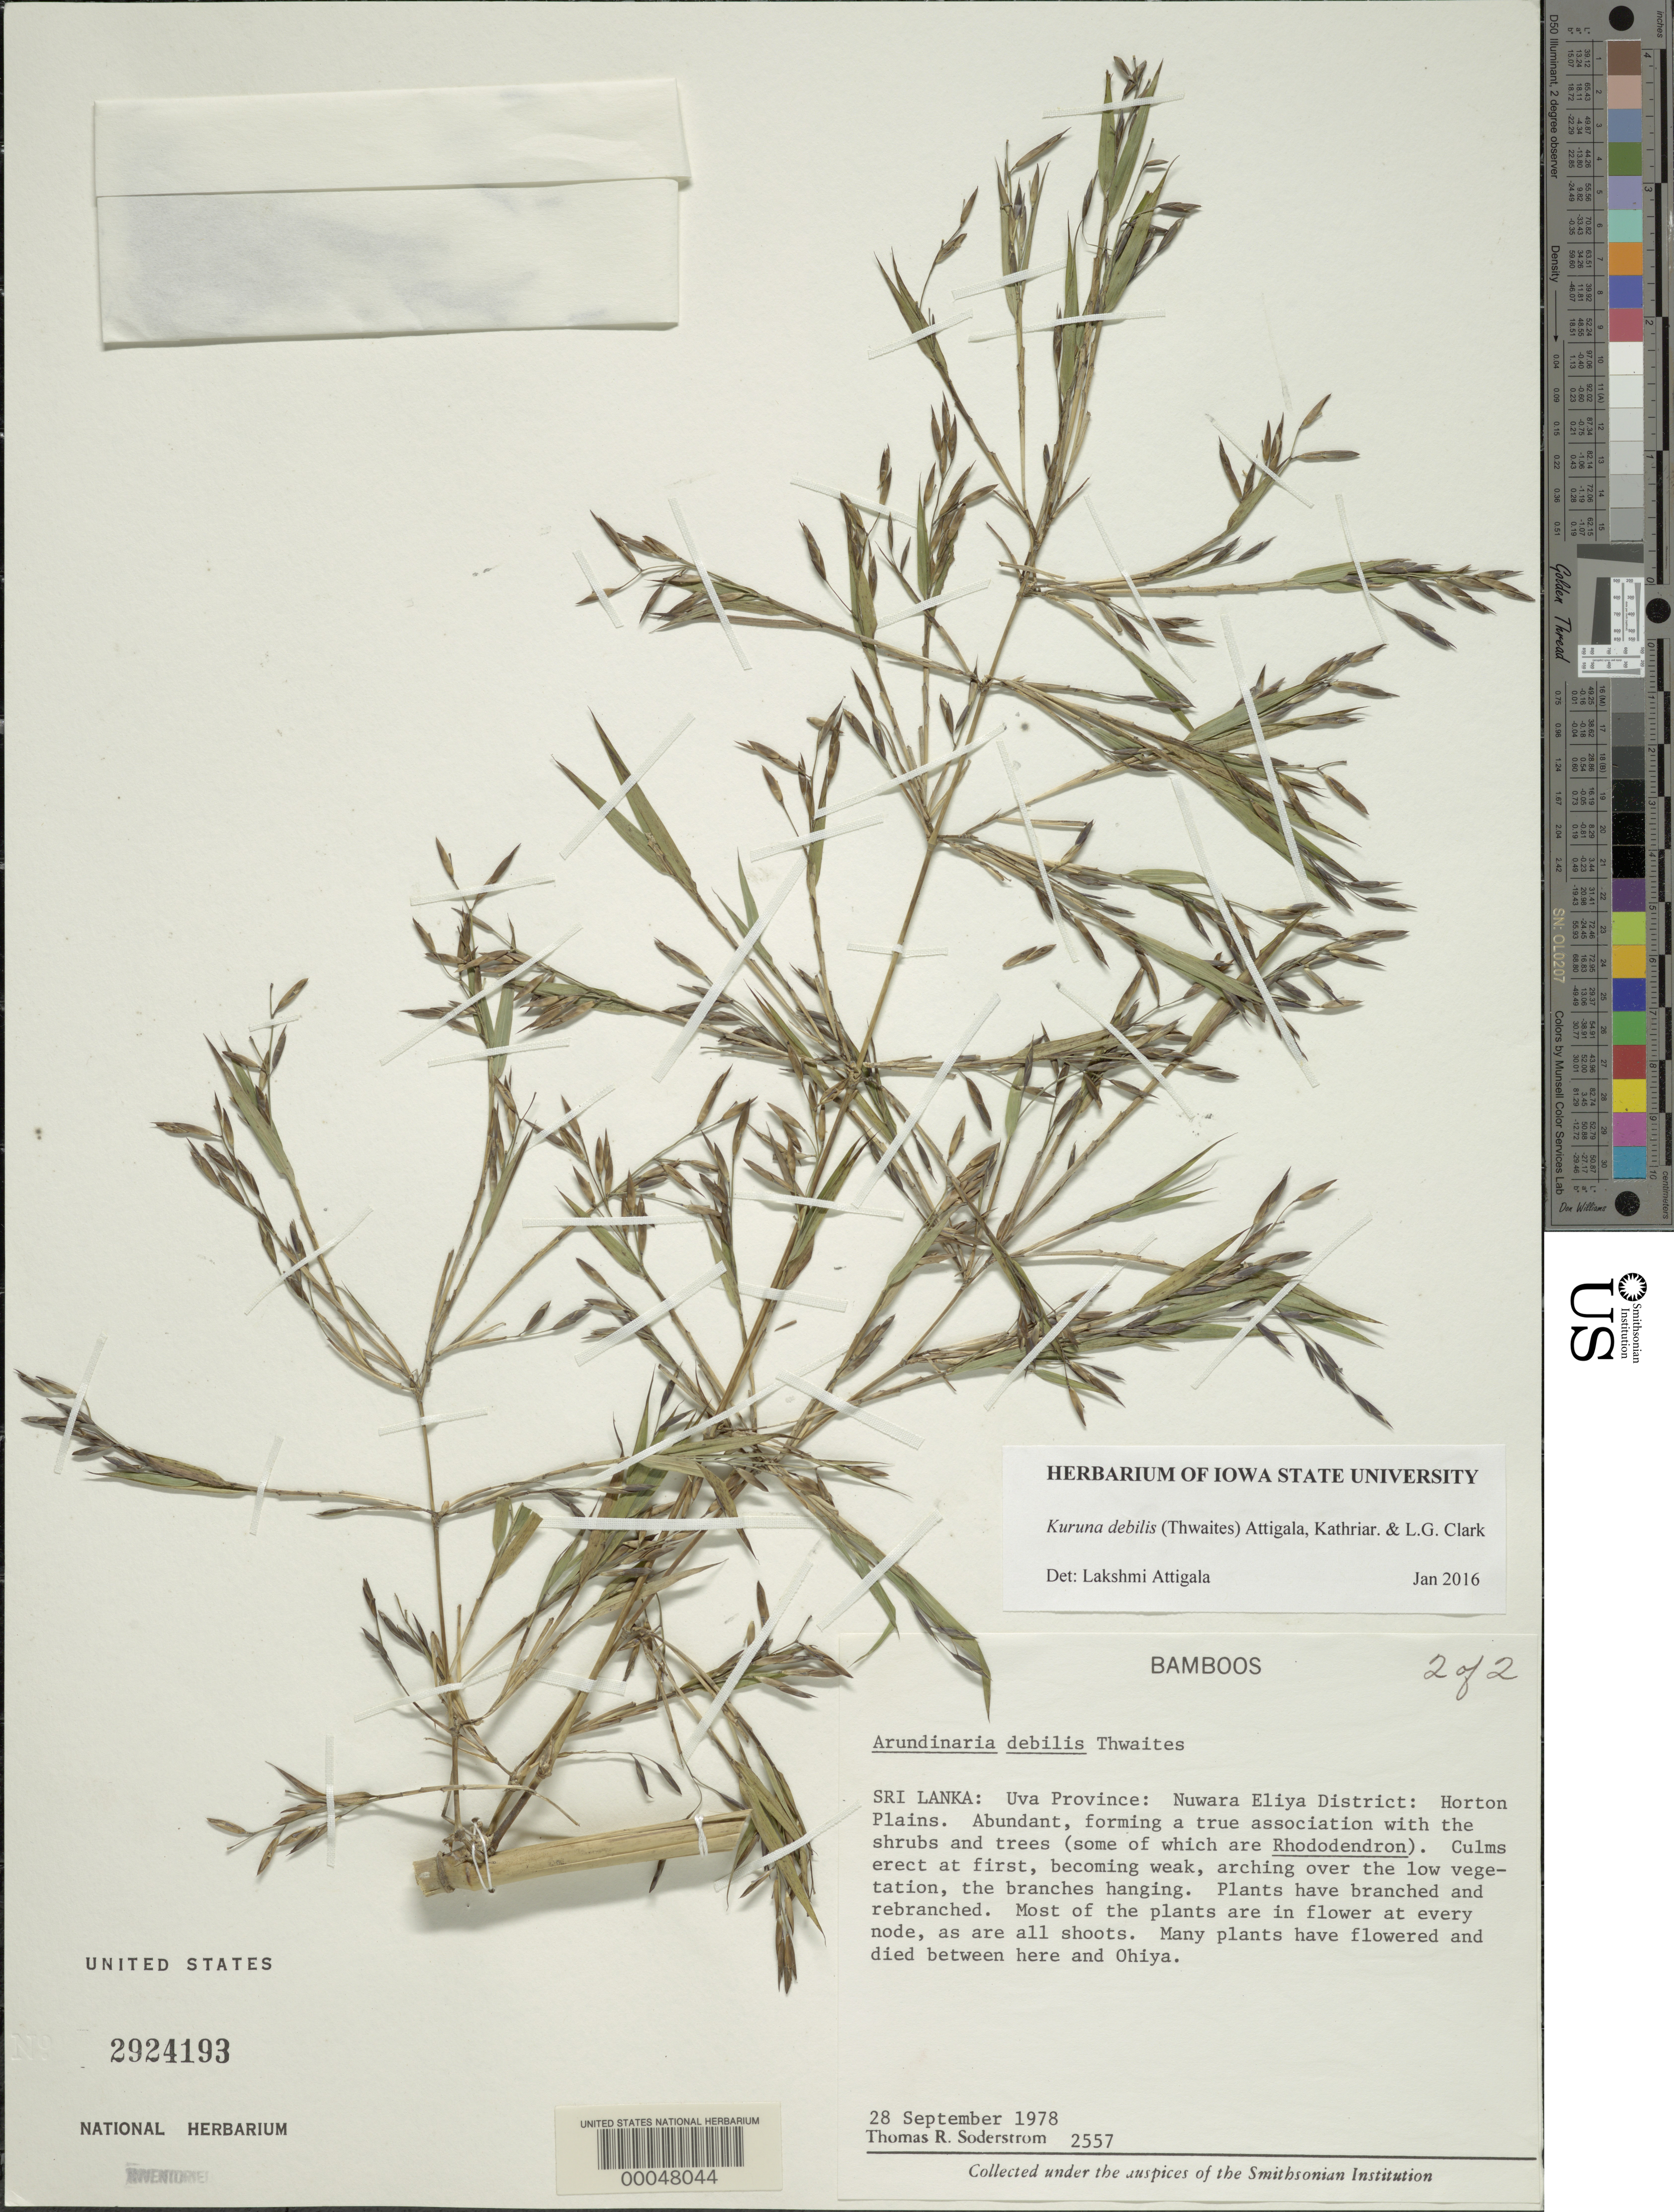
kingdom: Plantae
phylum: Tracheophyta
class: Liliopsida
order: Poales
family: Poaceae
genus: Kuruna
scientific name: Kuruna debilis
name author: (Thwaites) Attigala et al.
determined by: Attigala, L.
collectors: T. R. Soderstrom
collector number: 2557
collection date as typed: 28 Sep 1978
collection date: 1978-09-28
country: Sri Lanka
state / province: Central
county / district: Nuwara Eliya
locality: Horton plains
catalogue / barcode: US 2924193